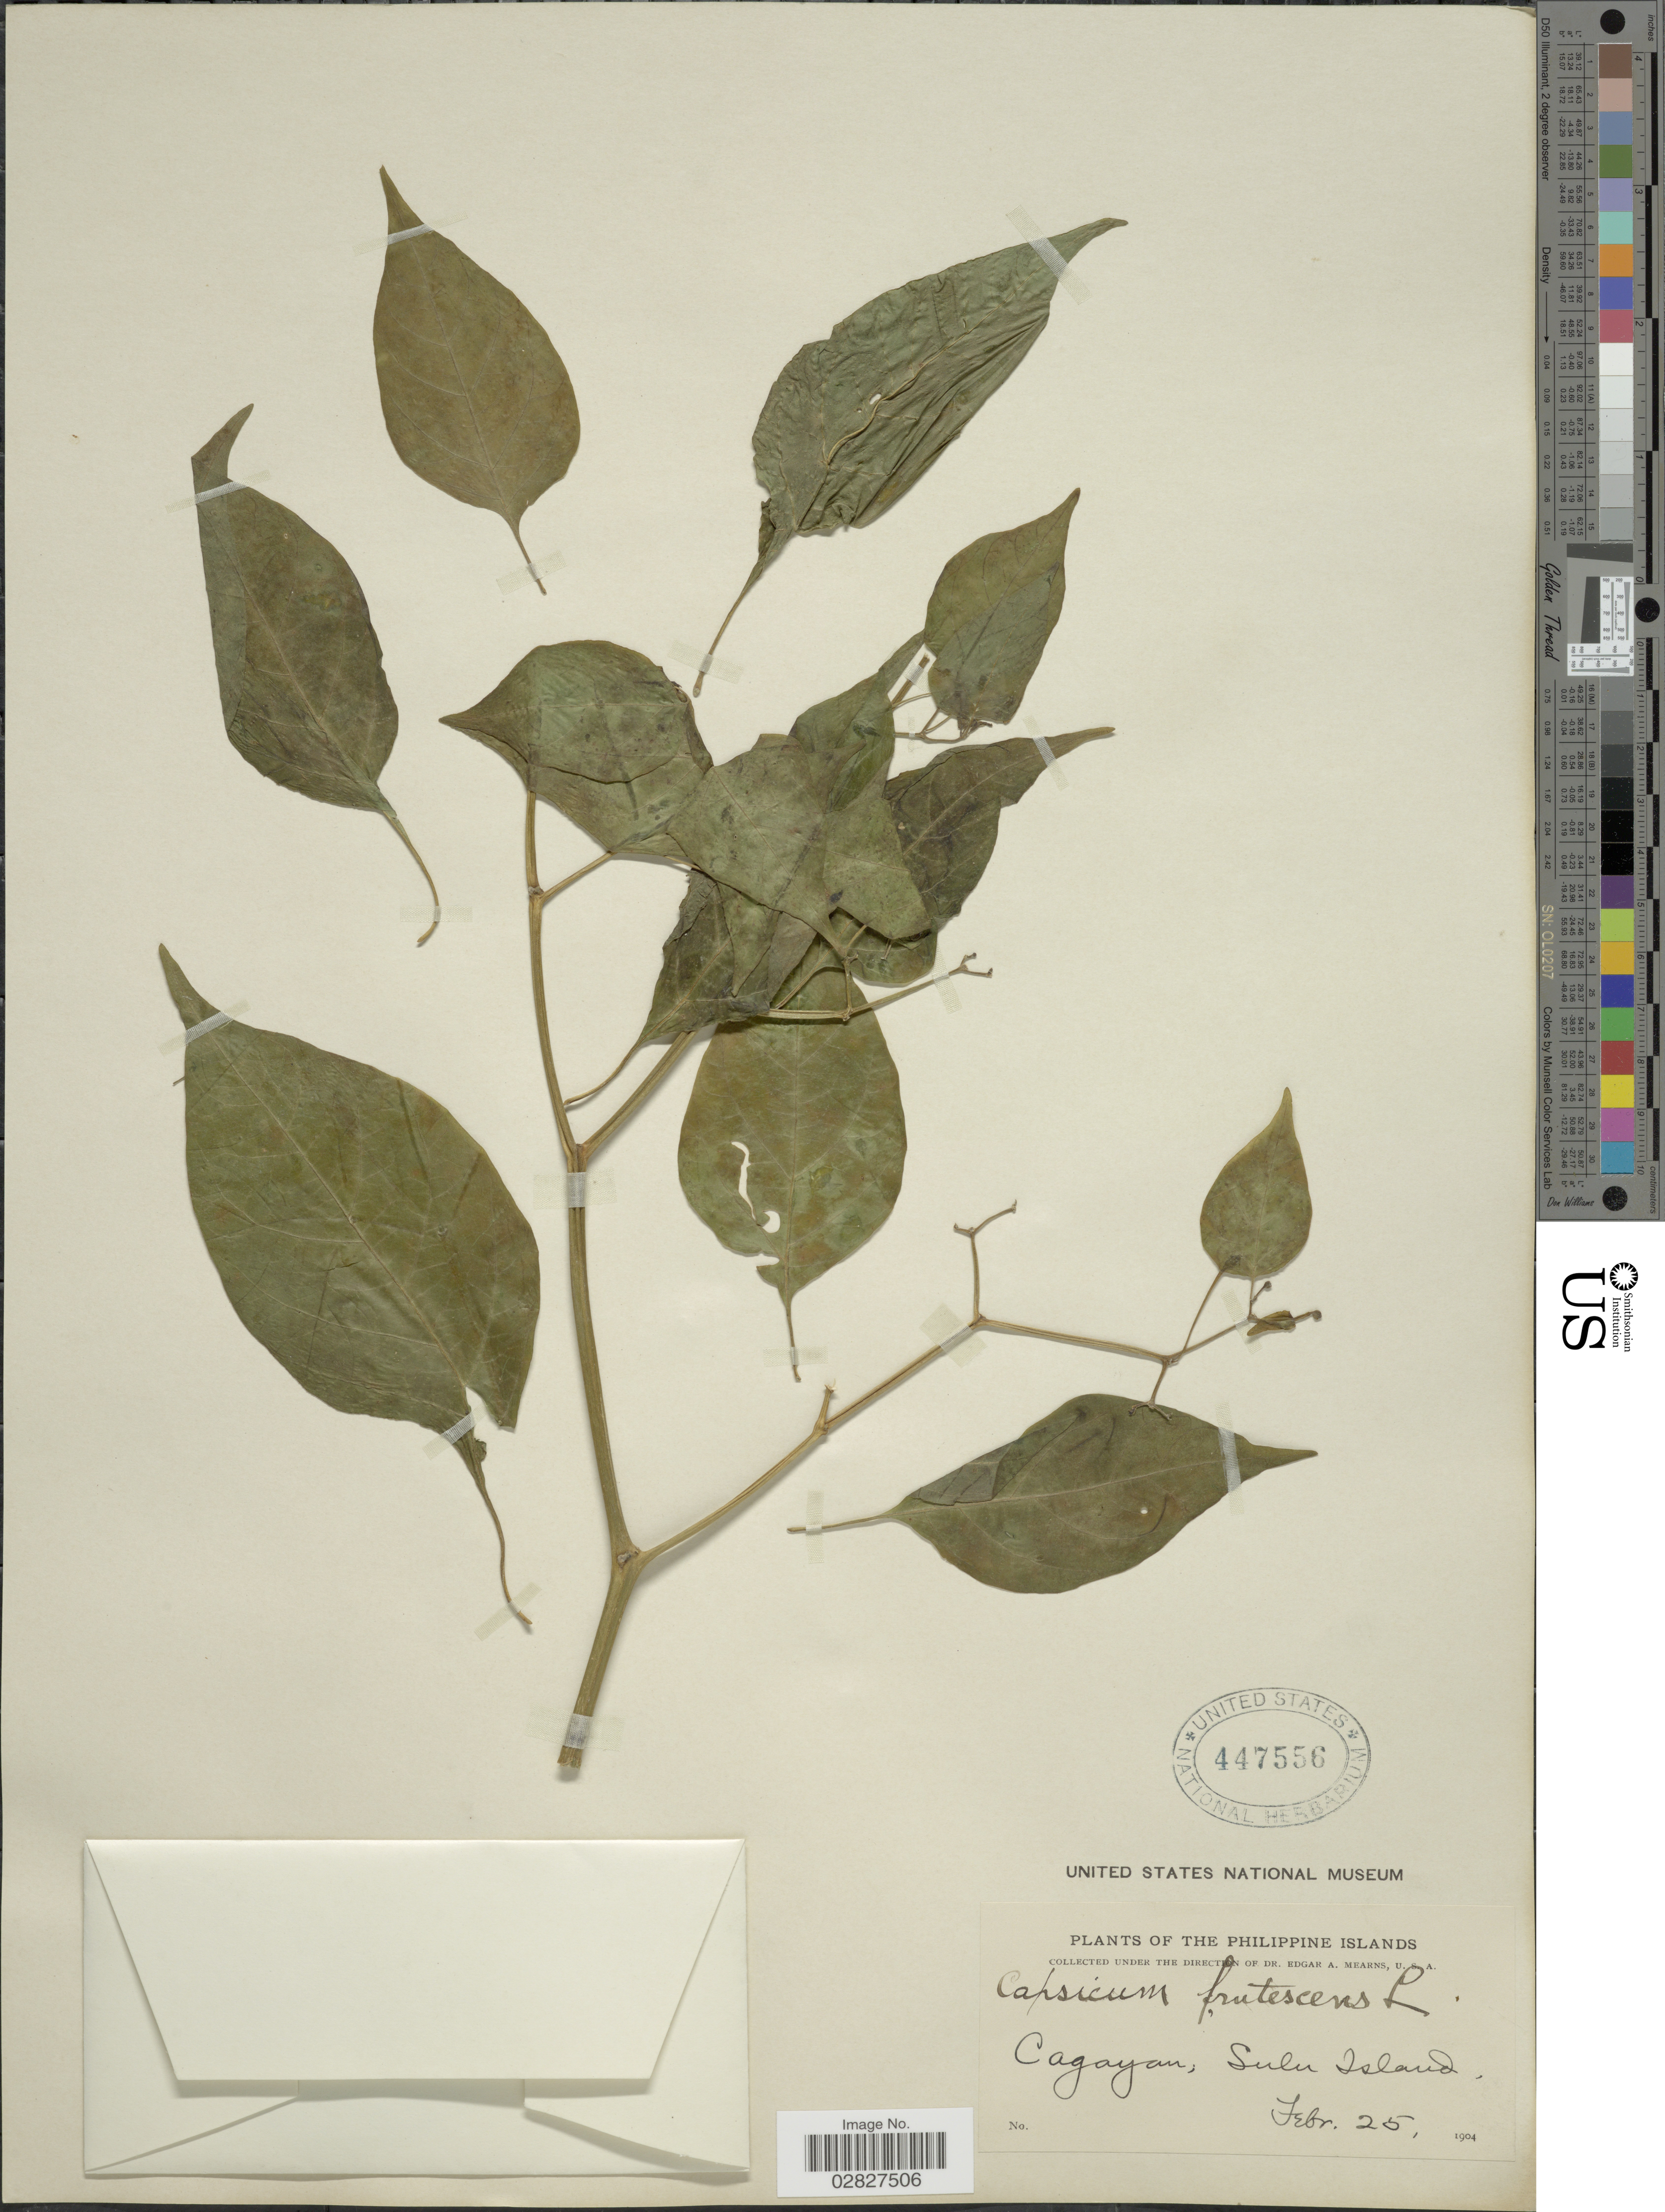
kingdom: Plantae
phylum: Tracheophyta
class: Magnoliopsida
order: Solanales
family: Solanaceae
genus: Capsicum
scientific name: Capsicum frutescens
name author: L.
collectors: E. A. Mearns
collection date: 1904-02-25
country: Philippines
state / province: Muslim Mindanao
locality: Cagayan, Sulu Island.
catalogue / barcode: US 447556